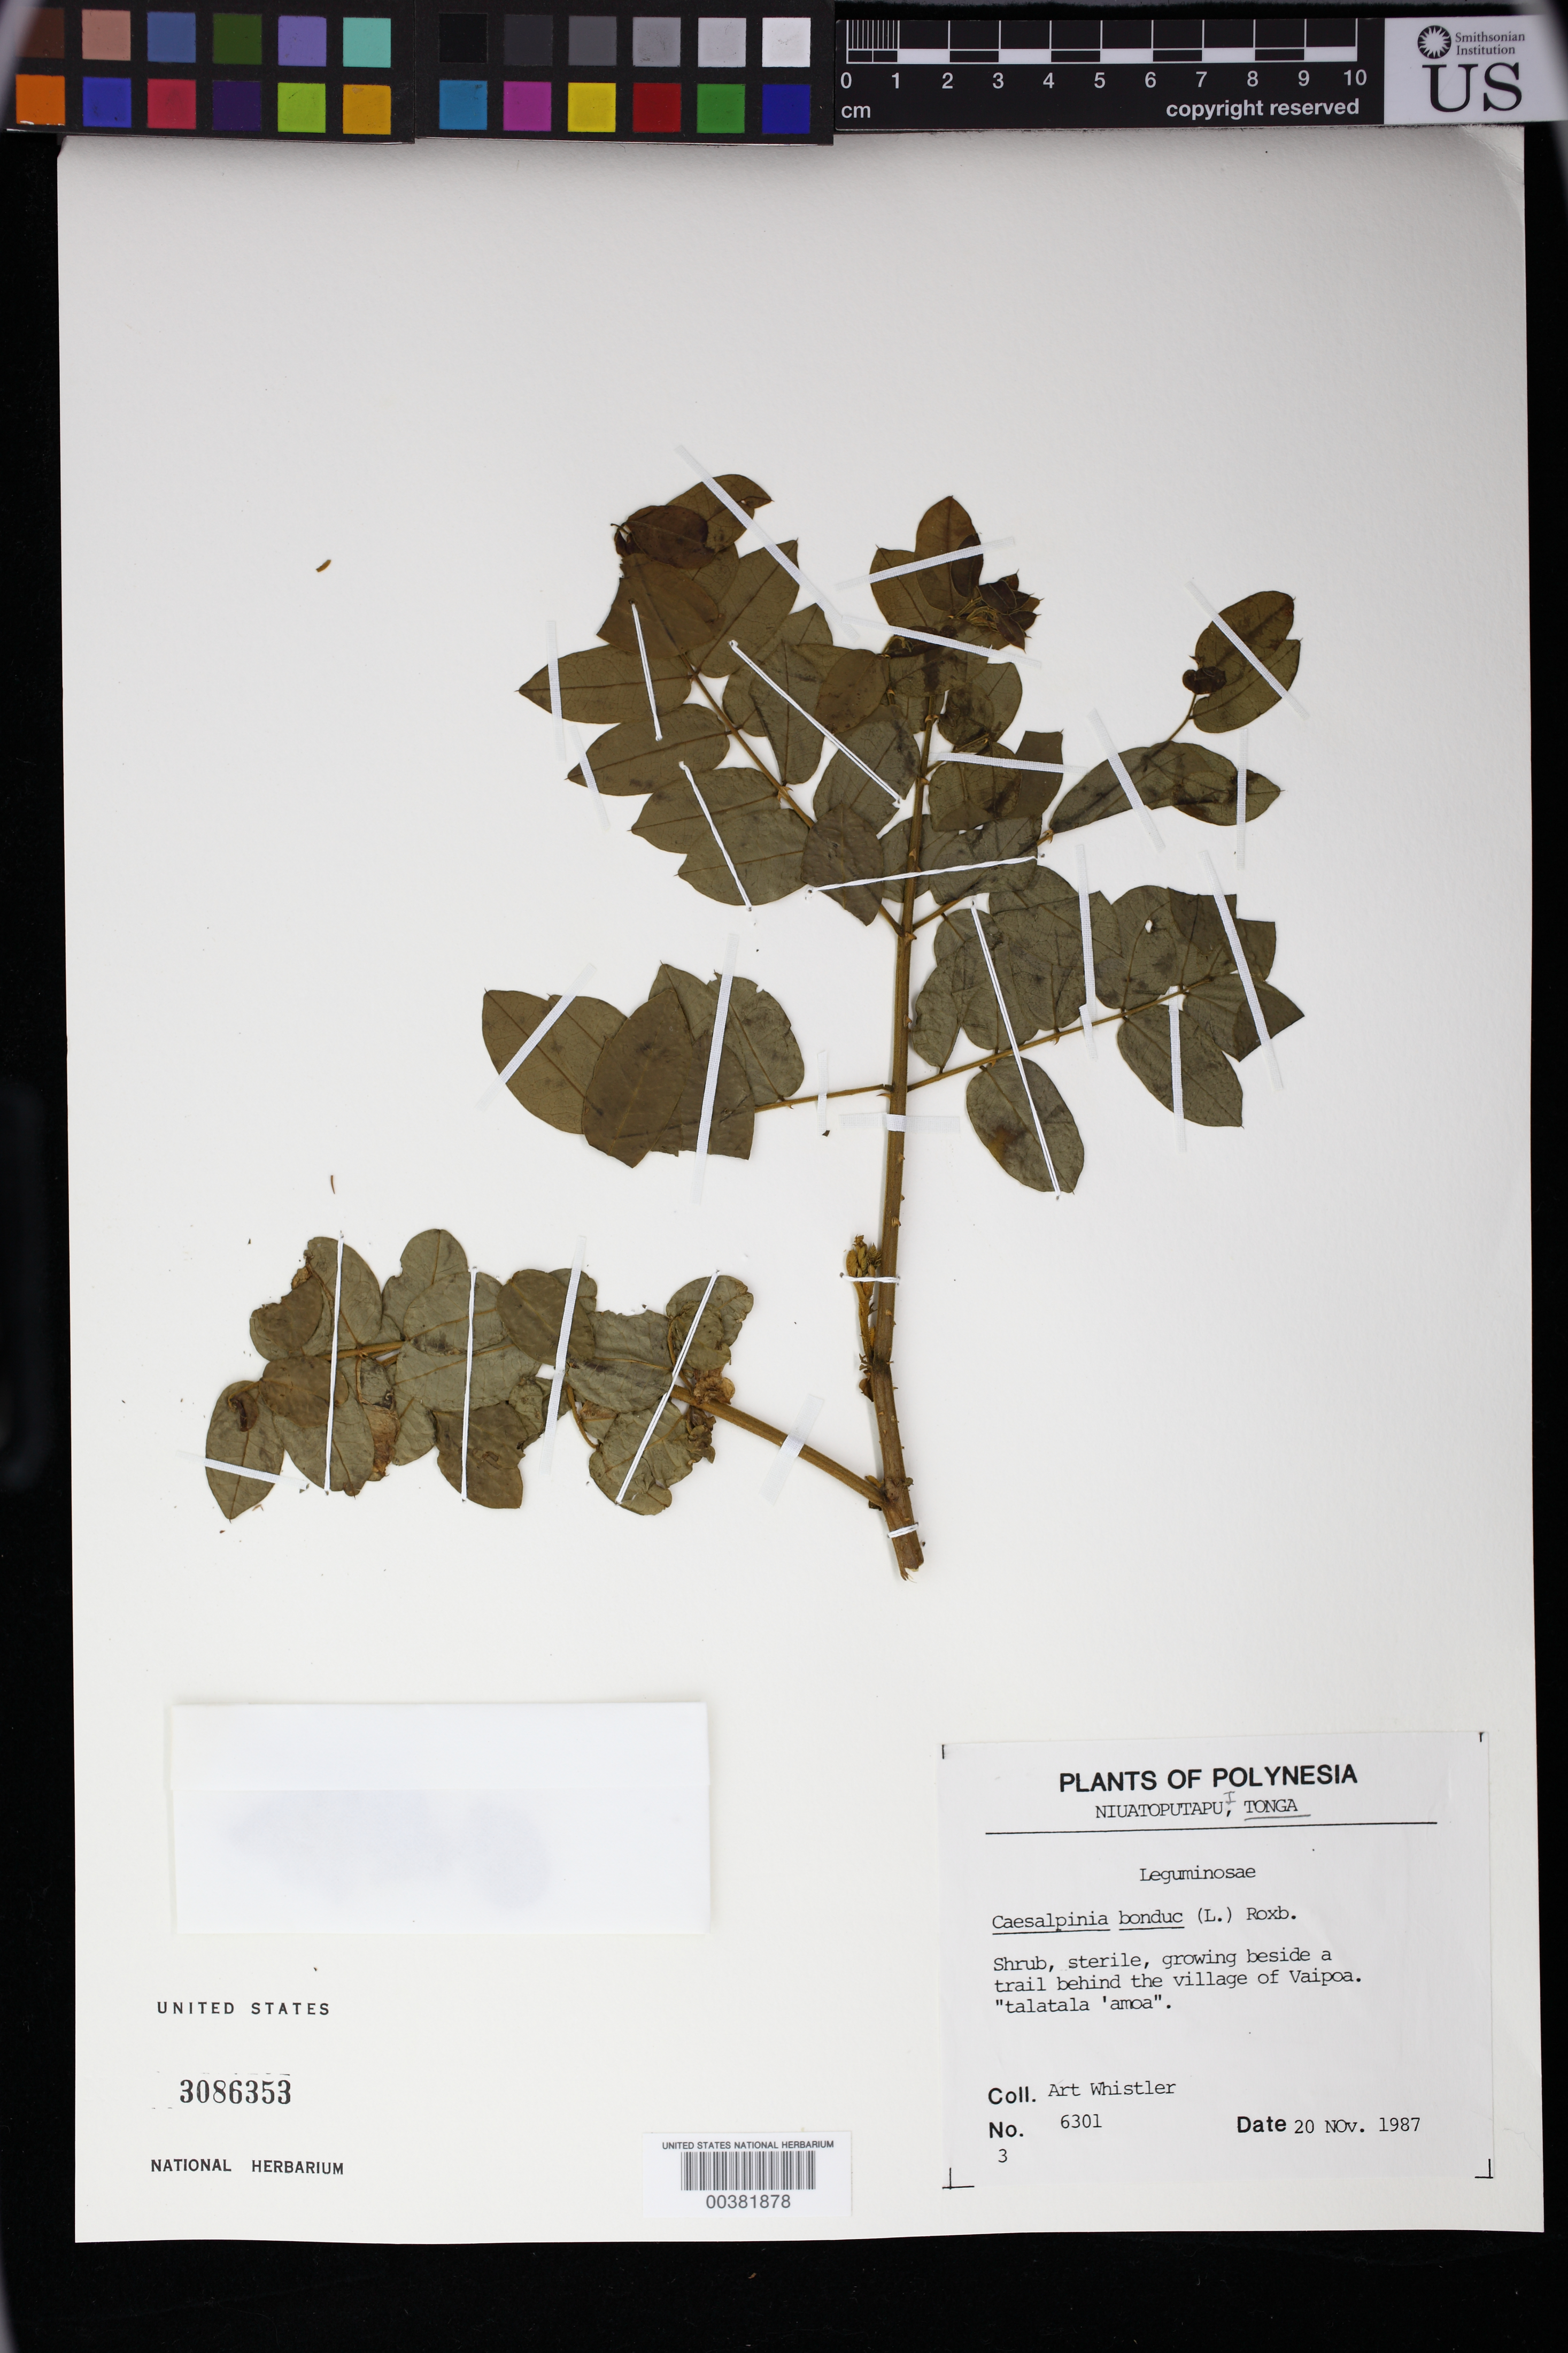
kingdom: Plantae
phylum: Tracheophyta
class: Magnoliopsida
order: Fabales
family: Fabaceae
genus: Guilandina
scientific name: Guilandina bonduc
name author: L.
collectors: A. Whistler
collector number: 6301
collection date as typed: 20 Nov 1987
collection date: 1987-11-20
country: Tonga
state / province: Tonga Outliers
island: Niuatoputapu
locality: Beside a trail behind the village of Vaipoa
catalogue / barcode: US 3086353